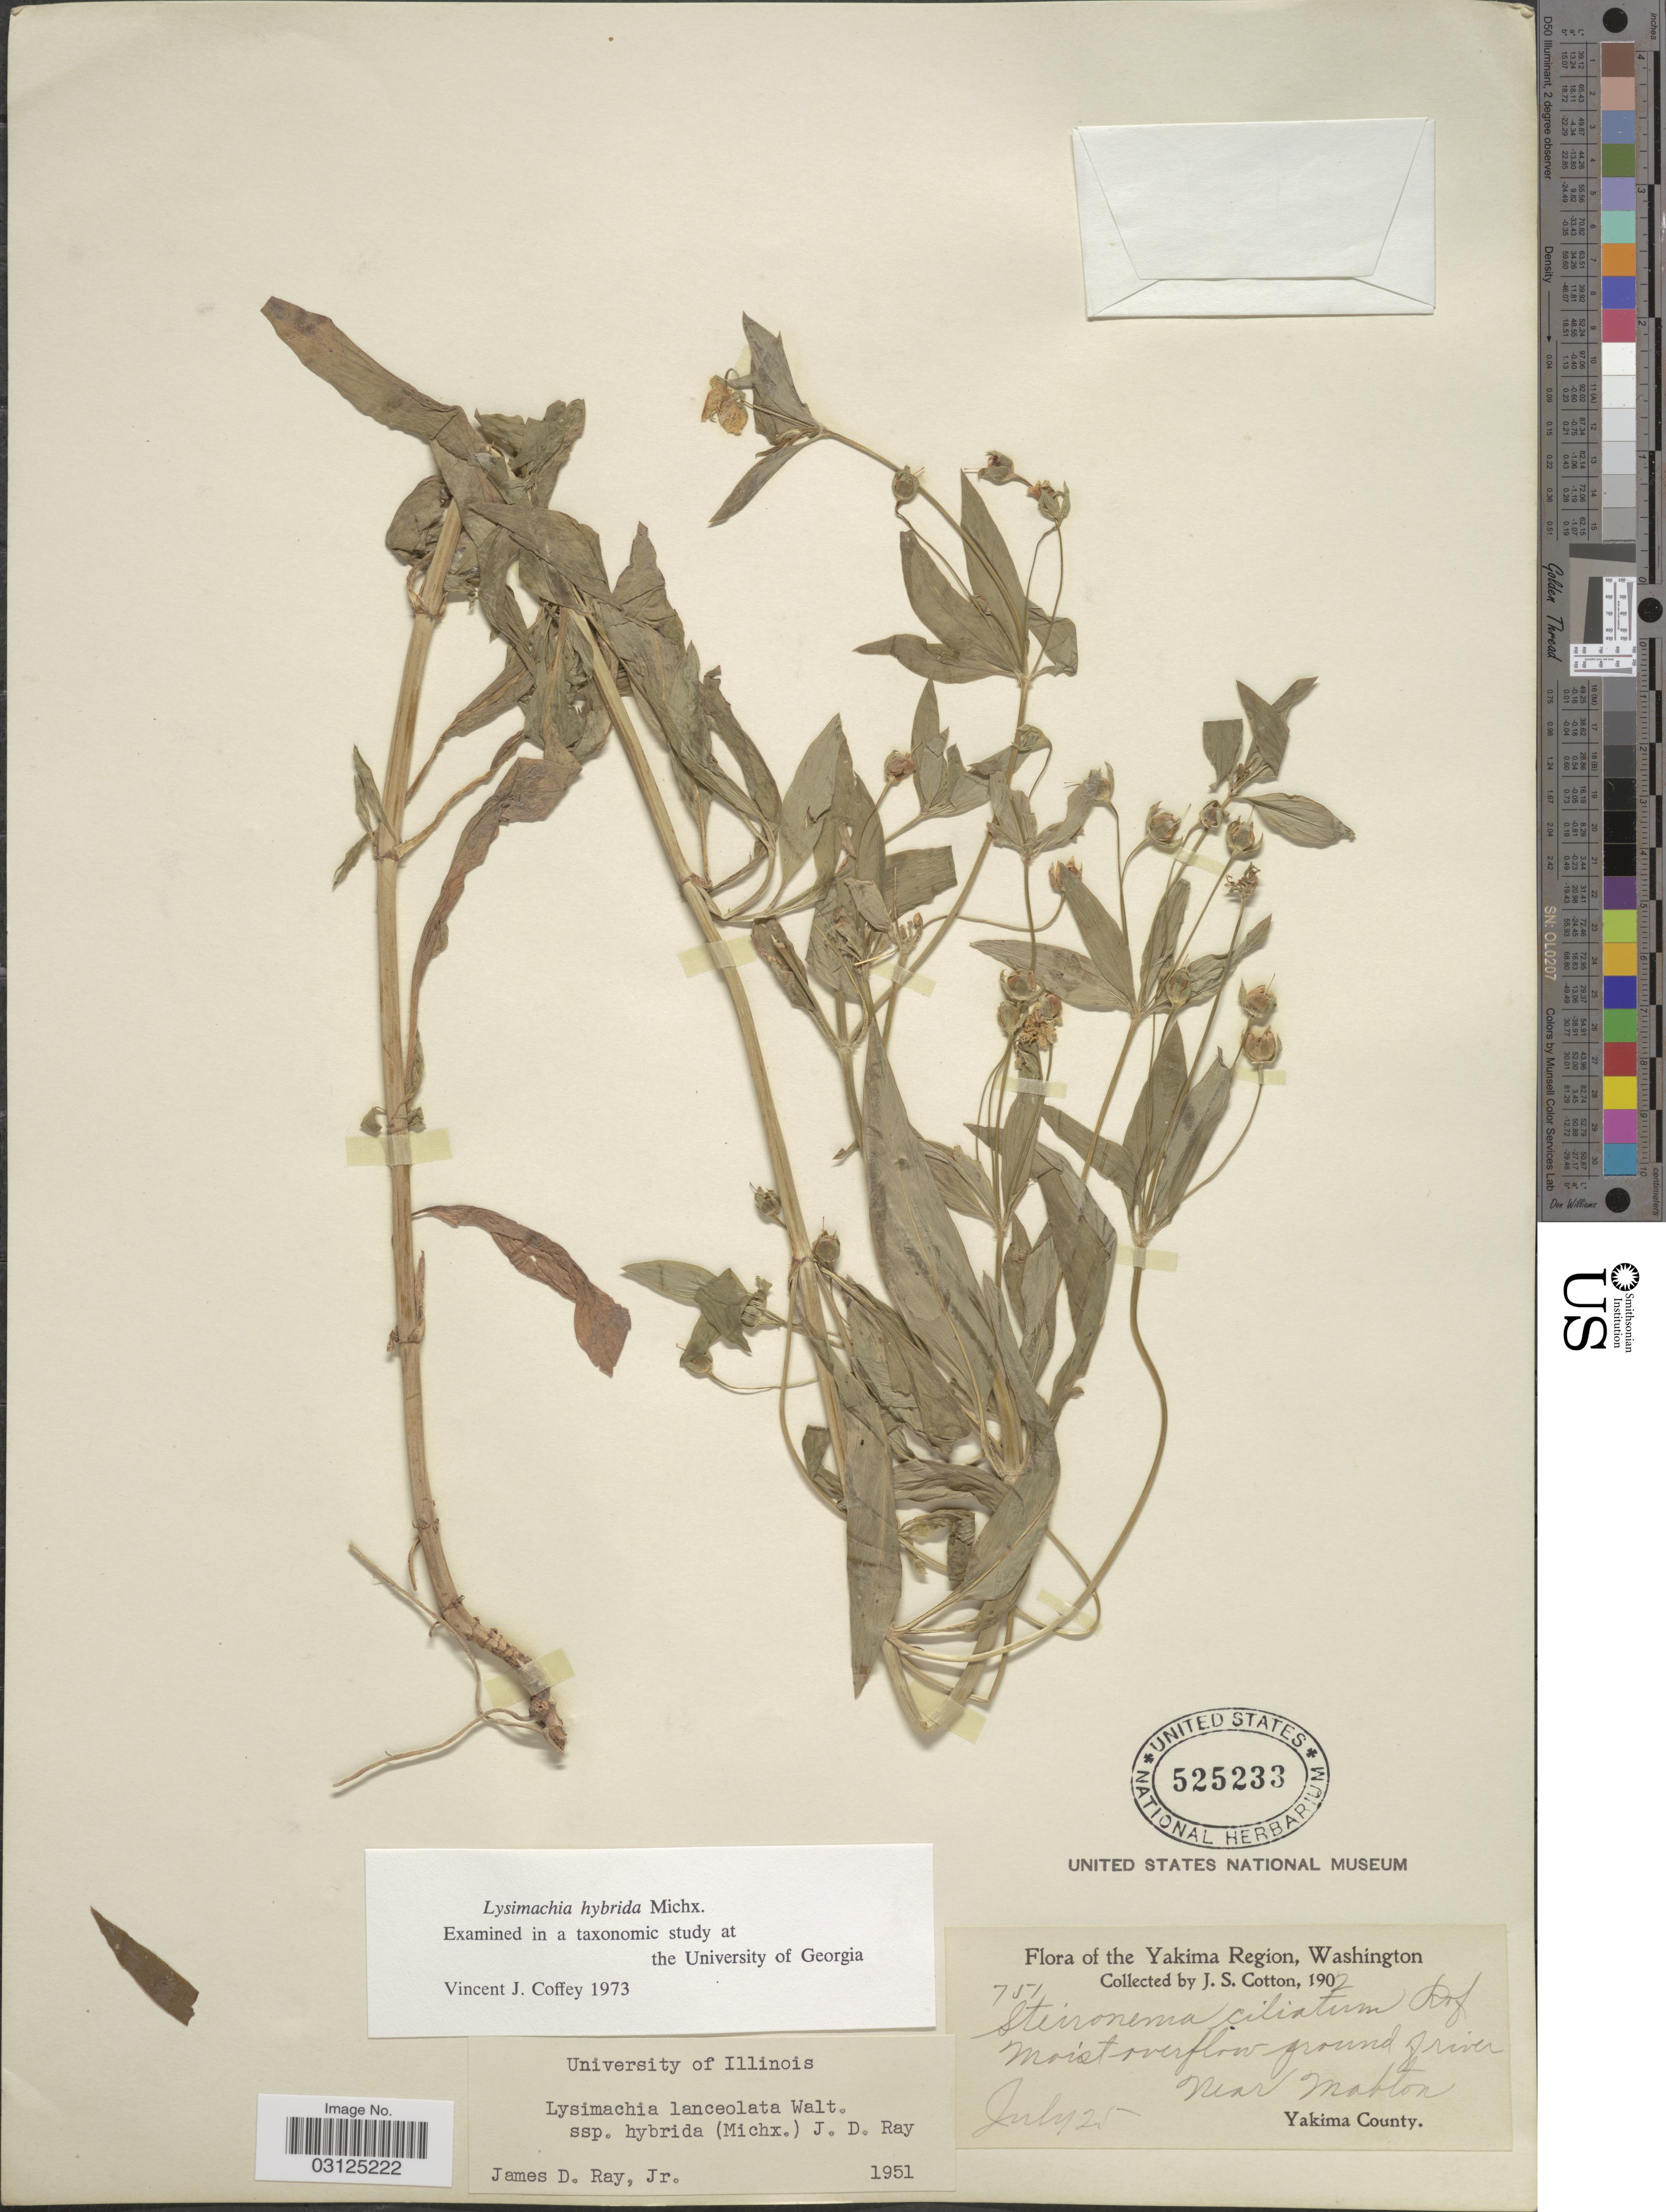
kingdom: Plantae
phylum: Tracheophyta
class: Magnoliopsida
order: Ericales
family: Primulaceae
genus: Lysimachia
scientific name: Lysimachia hybrida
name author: Michx.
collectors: J. S. Cotton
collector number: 751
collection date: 1902-07-25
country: United States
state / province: Washington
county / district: Yakima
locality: Yakima Region. Moist overflow ground of river Near Mabtob. Yakima County.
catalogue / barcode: US 525233